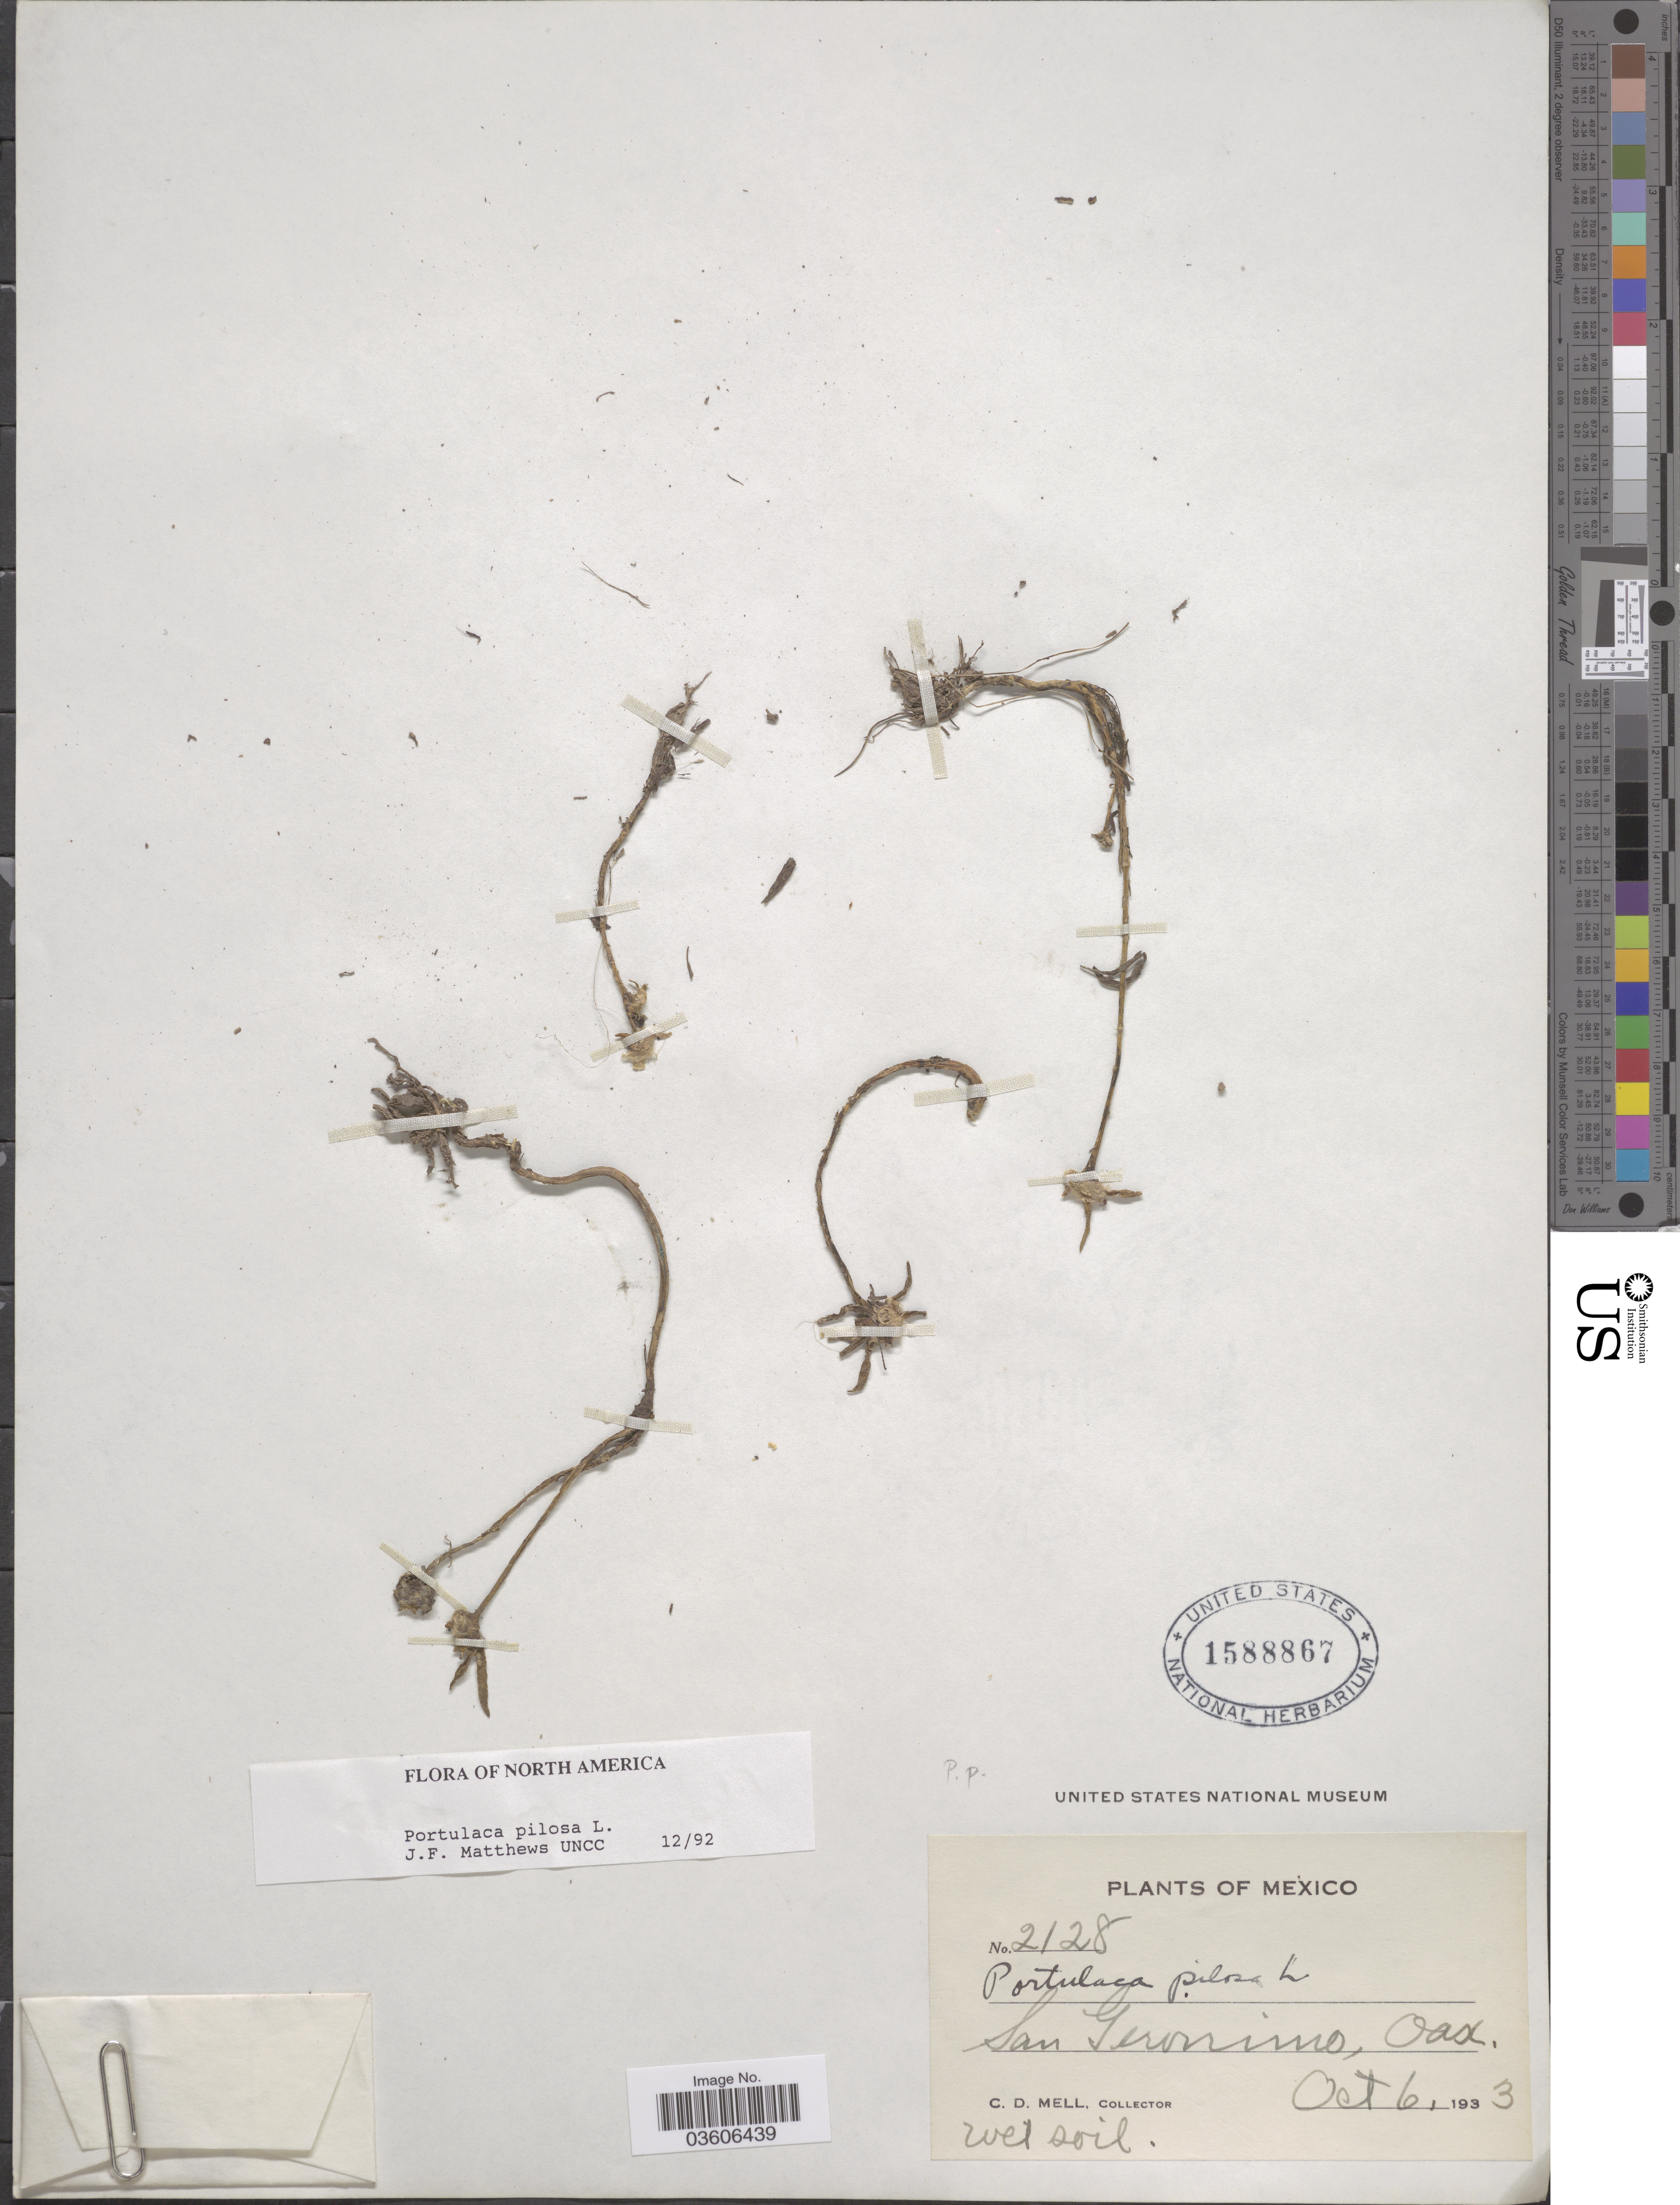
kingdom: Plantae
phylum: Tracheophyta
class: Magnoliopsida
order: Caryophyllales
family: Portulacaceae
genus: Portulaca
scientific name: Portulaca pilosa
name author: L.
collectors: C. D. Mell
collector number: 2128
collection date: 1933-10-06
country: Mexico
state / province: Oaxaca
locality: San Geronimo.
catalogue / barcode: US 1588867